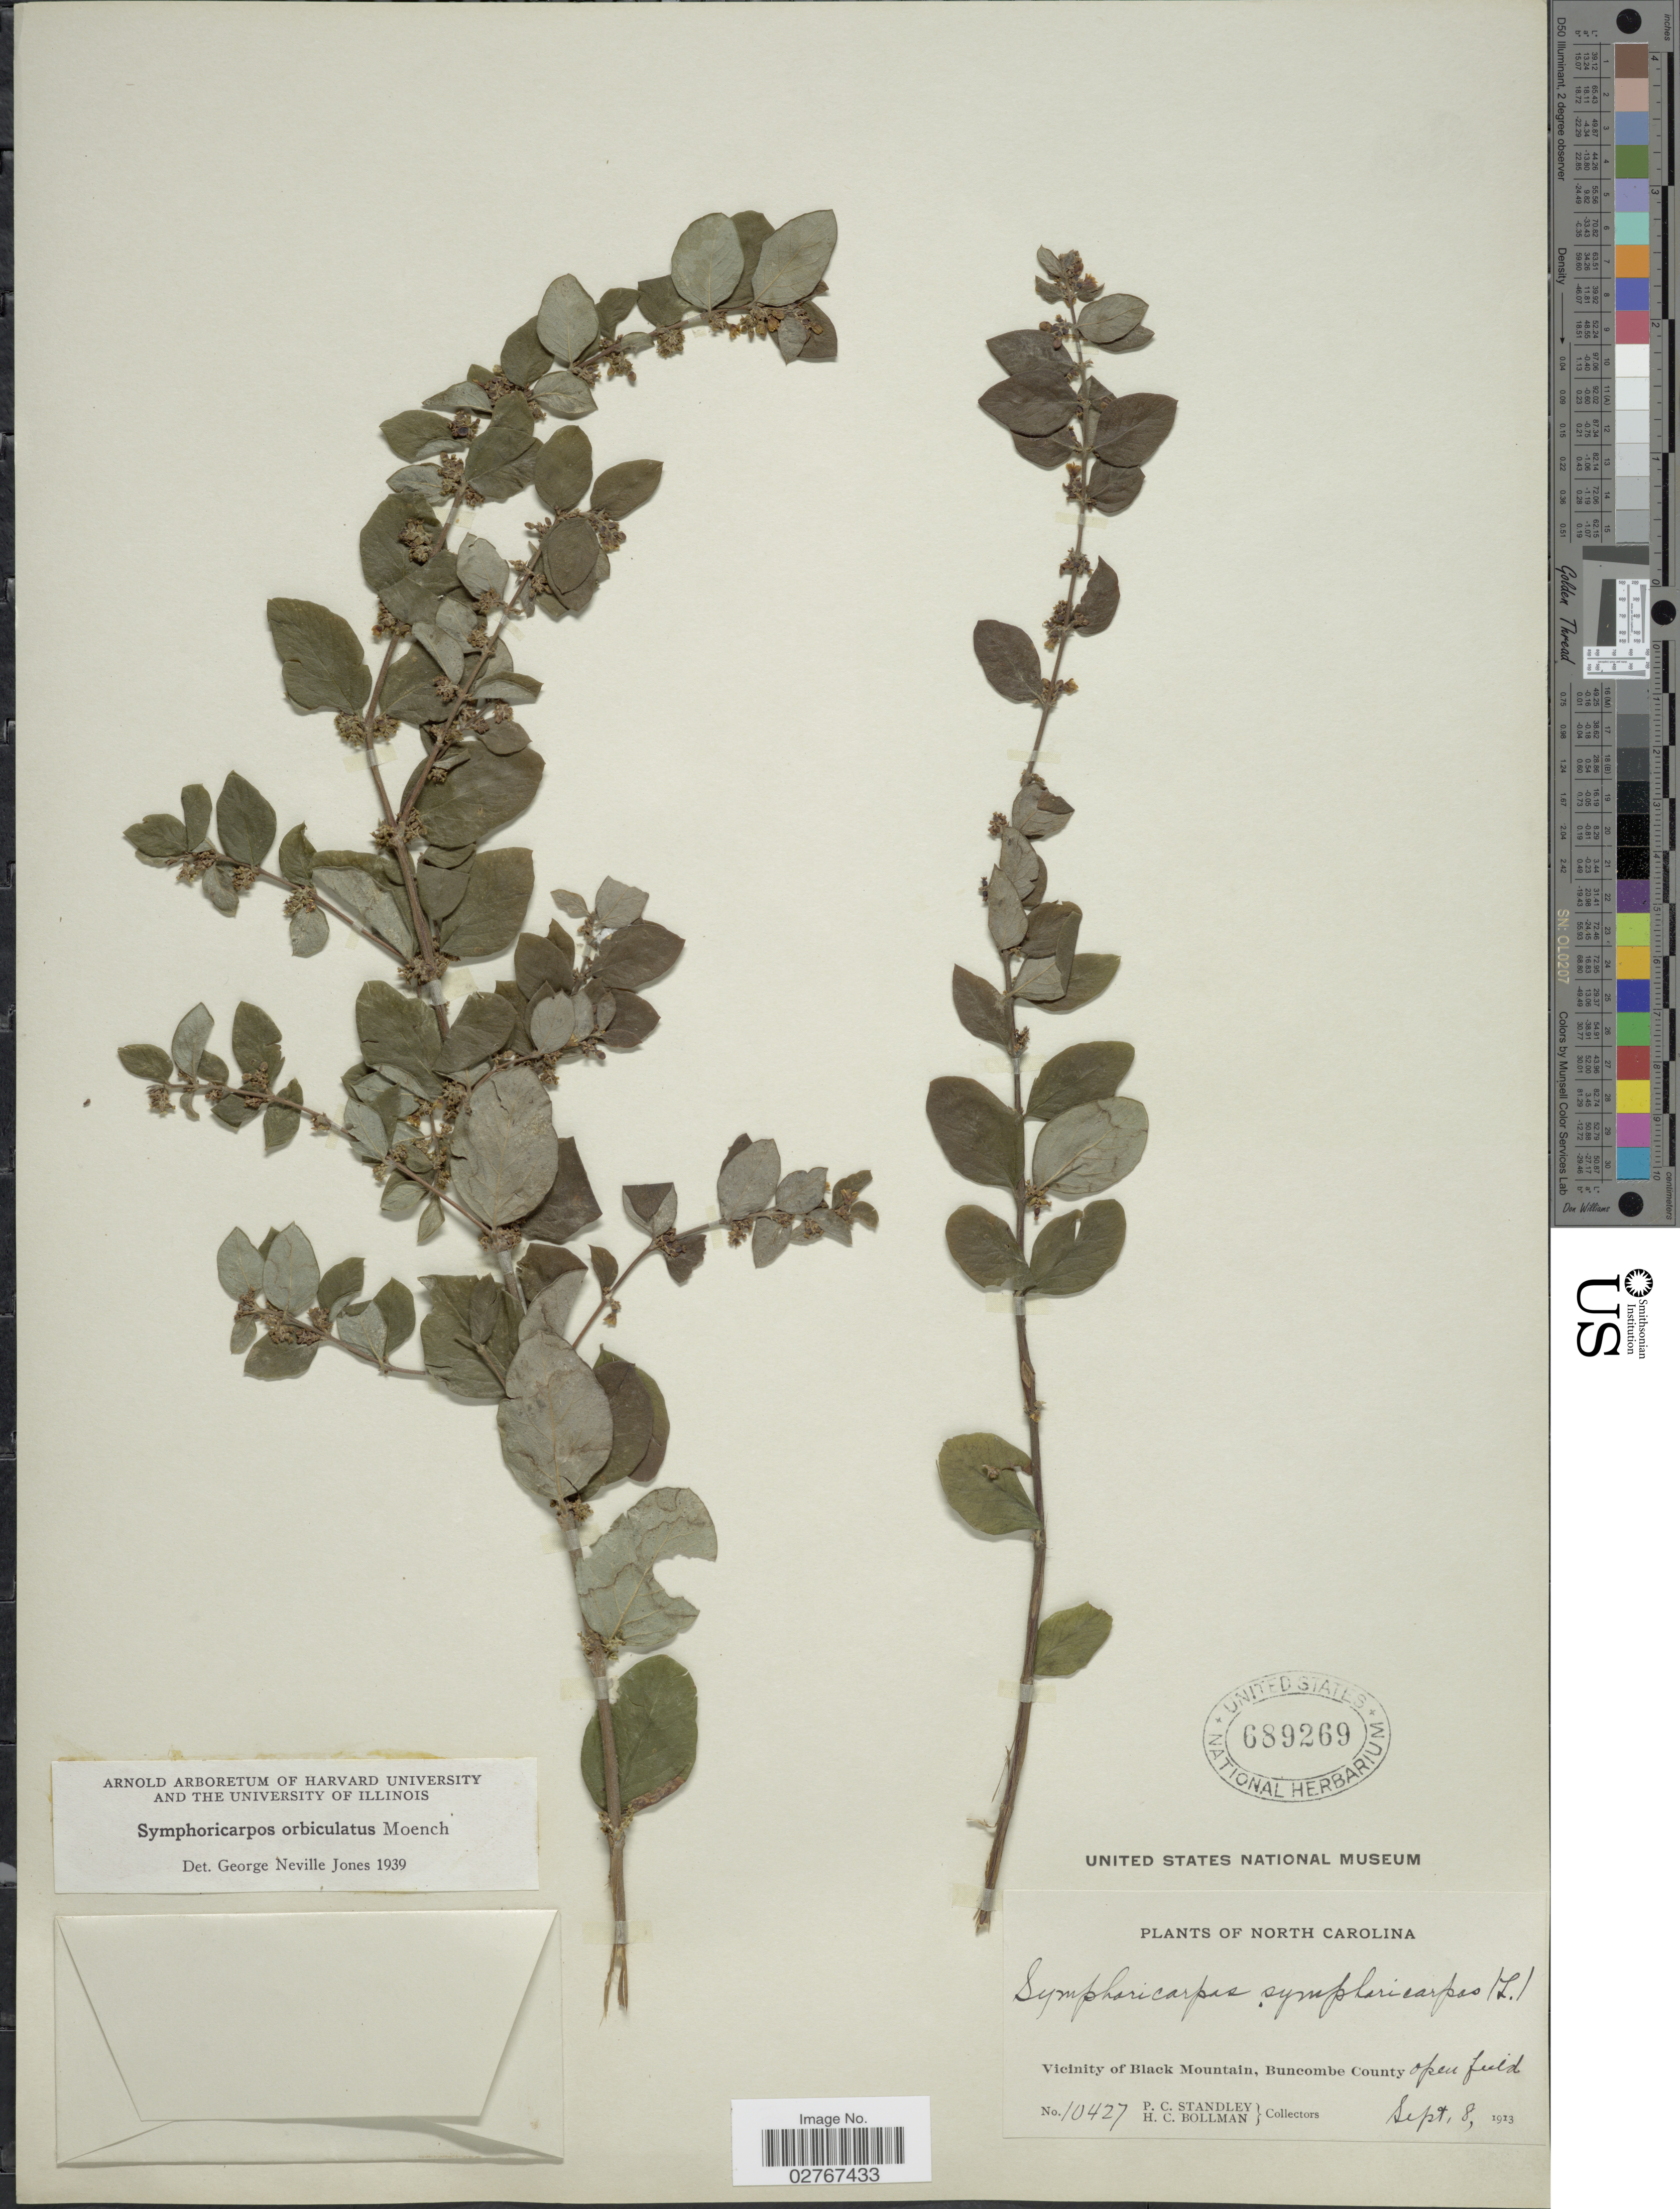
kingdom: Plantae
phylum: Tracheophyta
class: Magnoliopsida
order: Dipsacales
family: Caprifoliaceae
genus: Symphoricarpos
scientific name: Symphoricarpos orbiculatus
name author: Moench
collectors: P. C. Standley & H. C. Bollman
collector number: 10427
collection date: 1913-09-08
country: United States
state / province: North Carolina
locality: Vicinity of Black Mountain, Buncombe County.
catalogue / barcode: US 689269